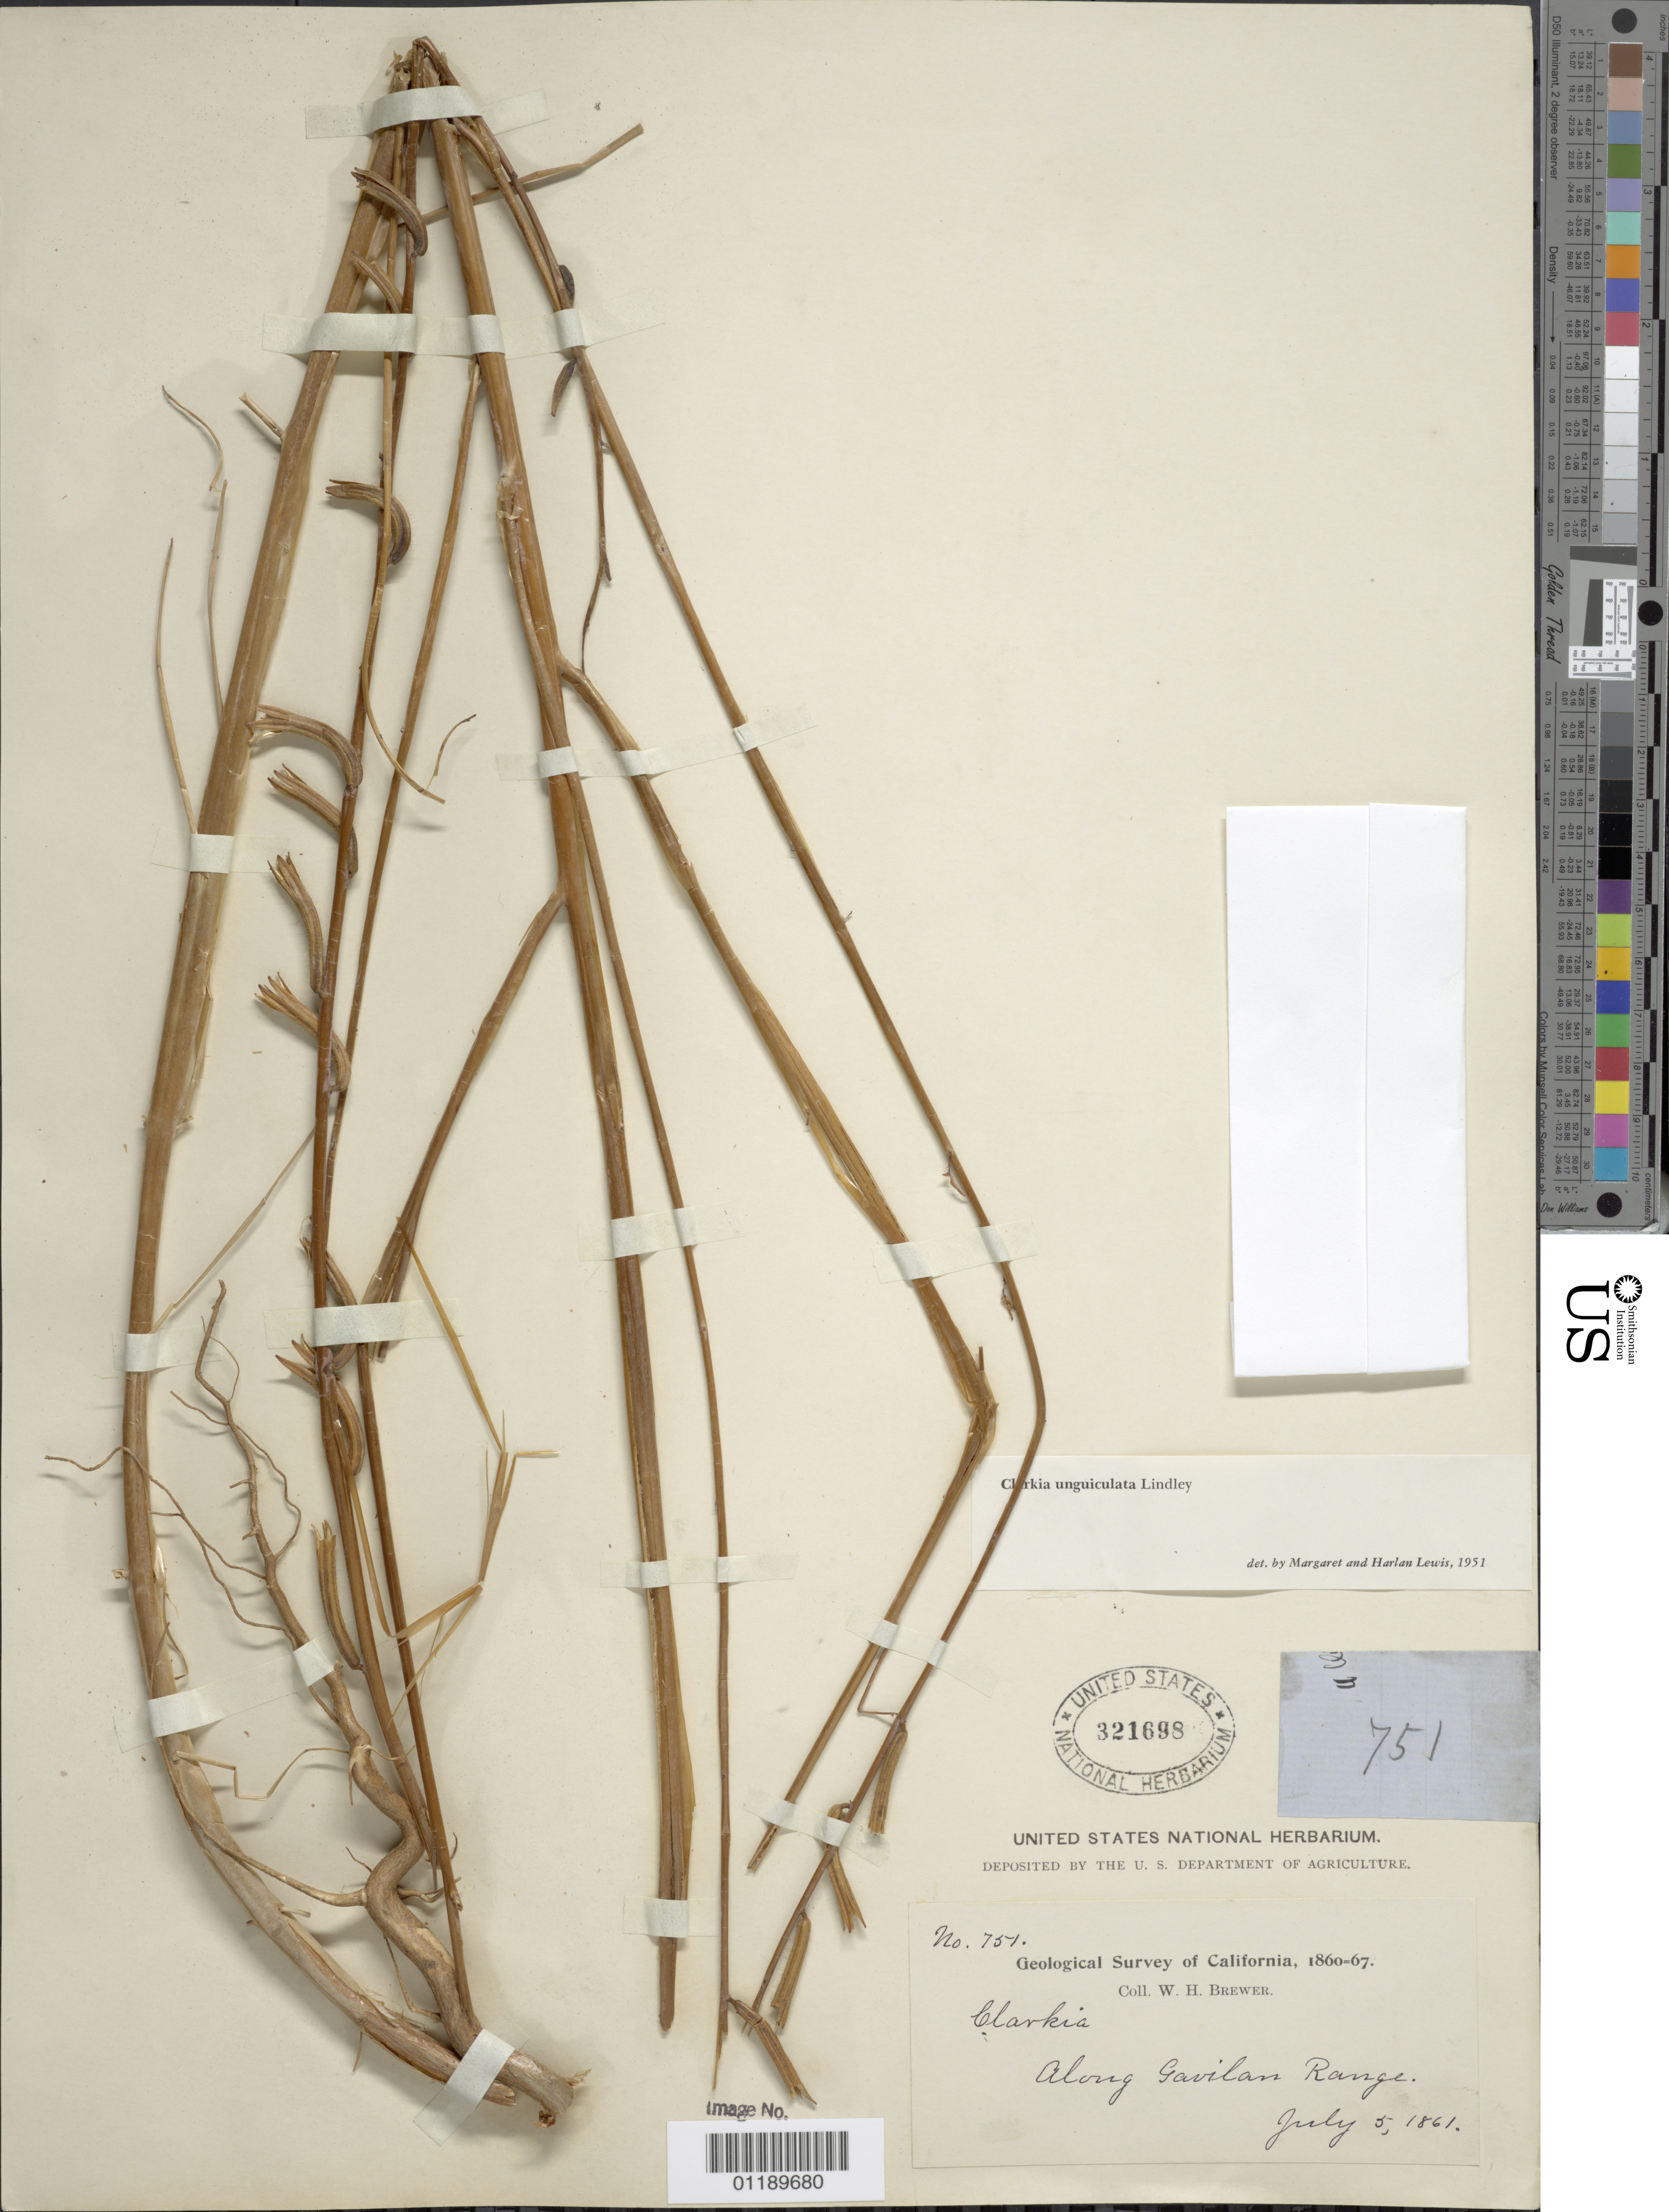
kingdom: Plantae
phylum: Tracheophyta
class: Magnoliopsida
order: Myrtales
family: Onagraceae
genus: Clarkia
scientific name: Clarkia unguiculata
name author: Lindl.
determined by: Lewis, --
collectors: W. H. Brewer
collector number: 751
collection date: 1861-07-05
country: United States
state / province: California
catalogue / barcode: US 321698